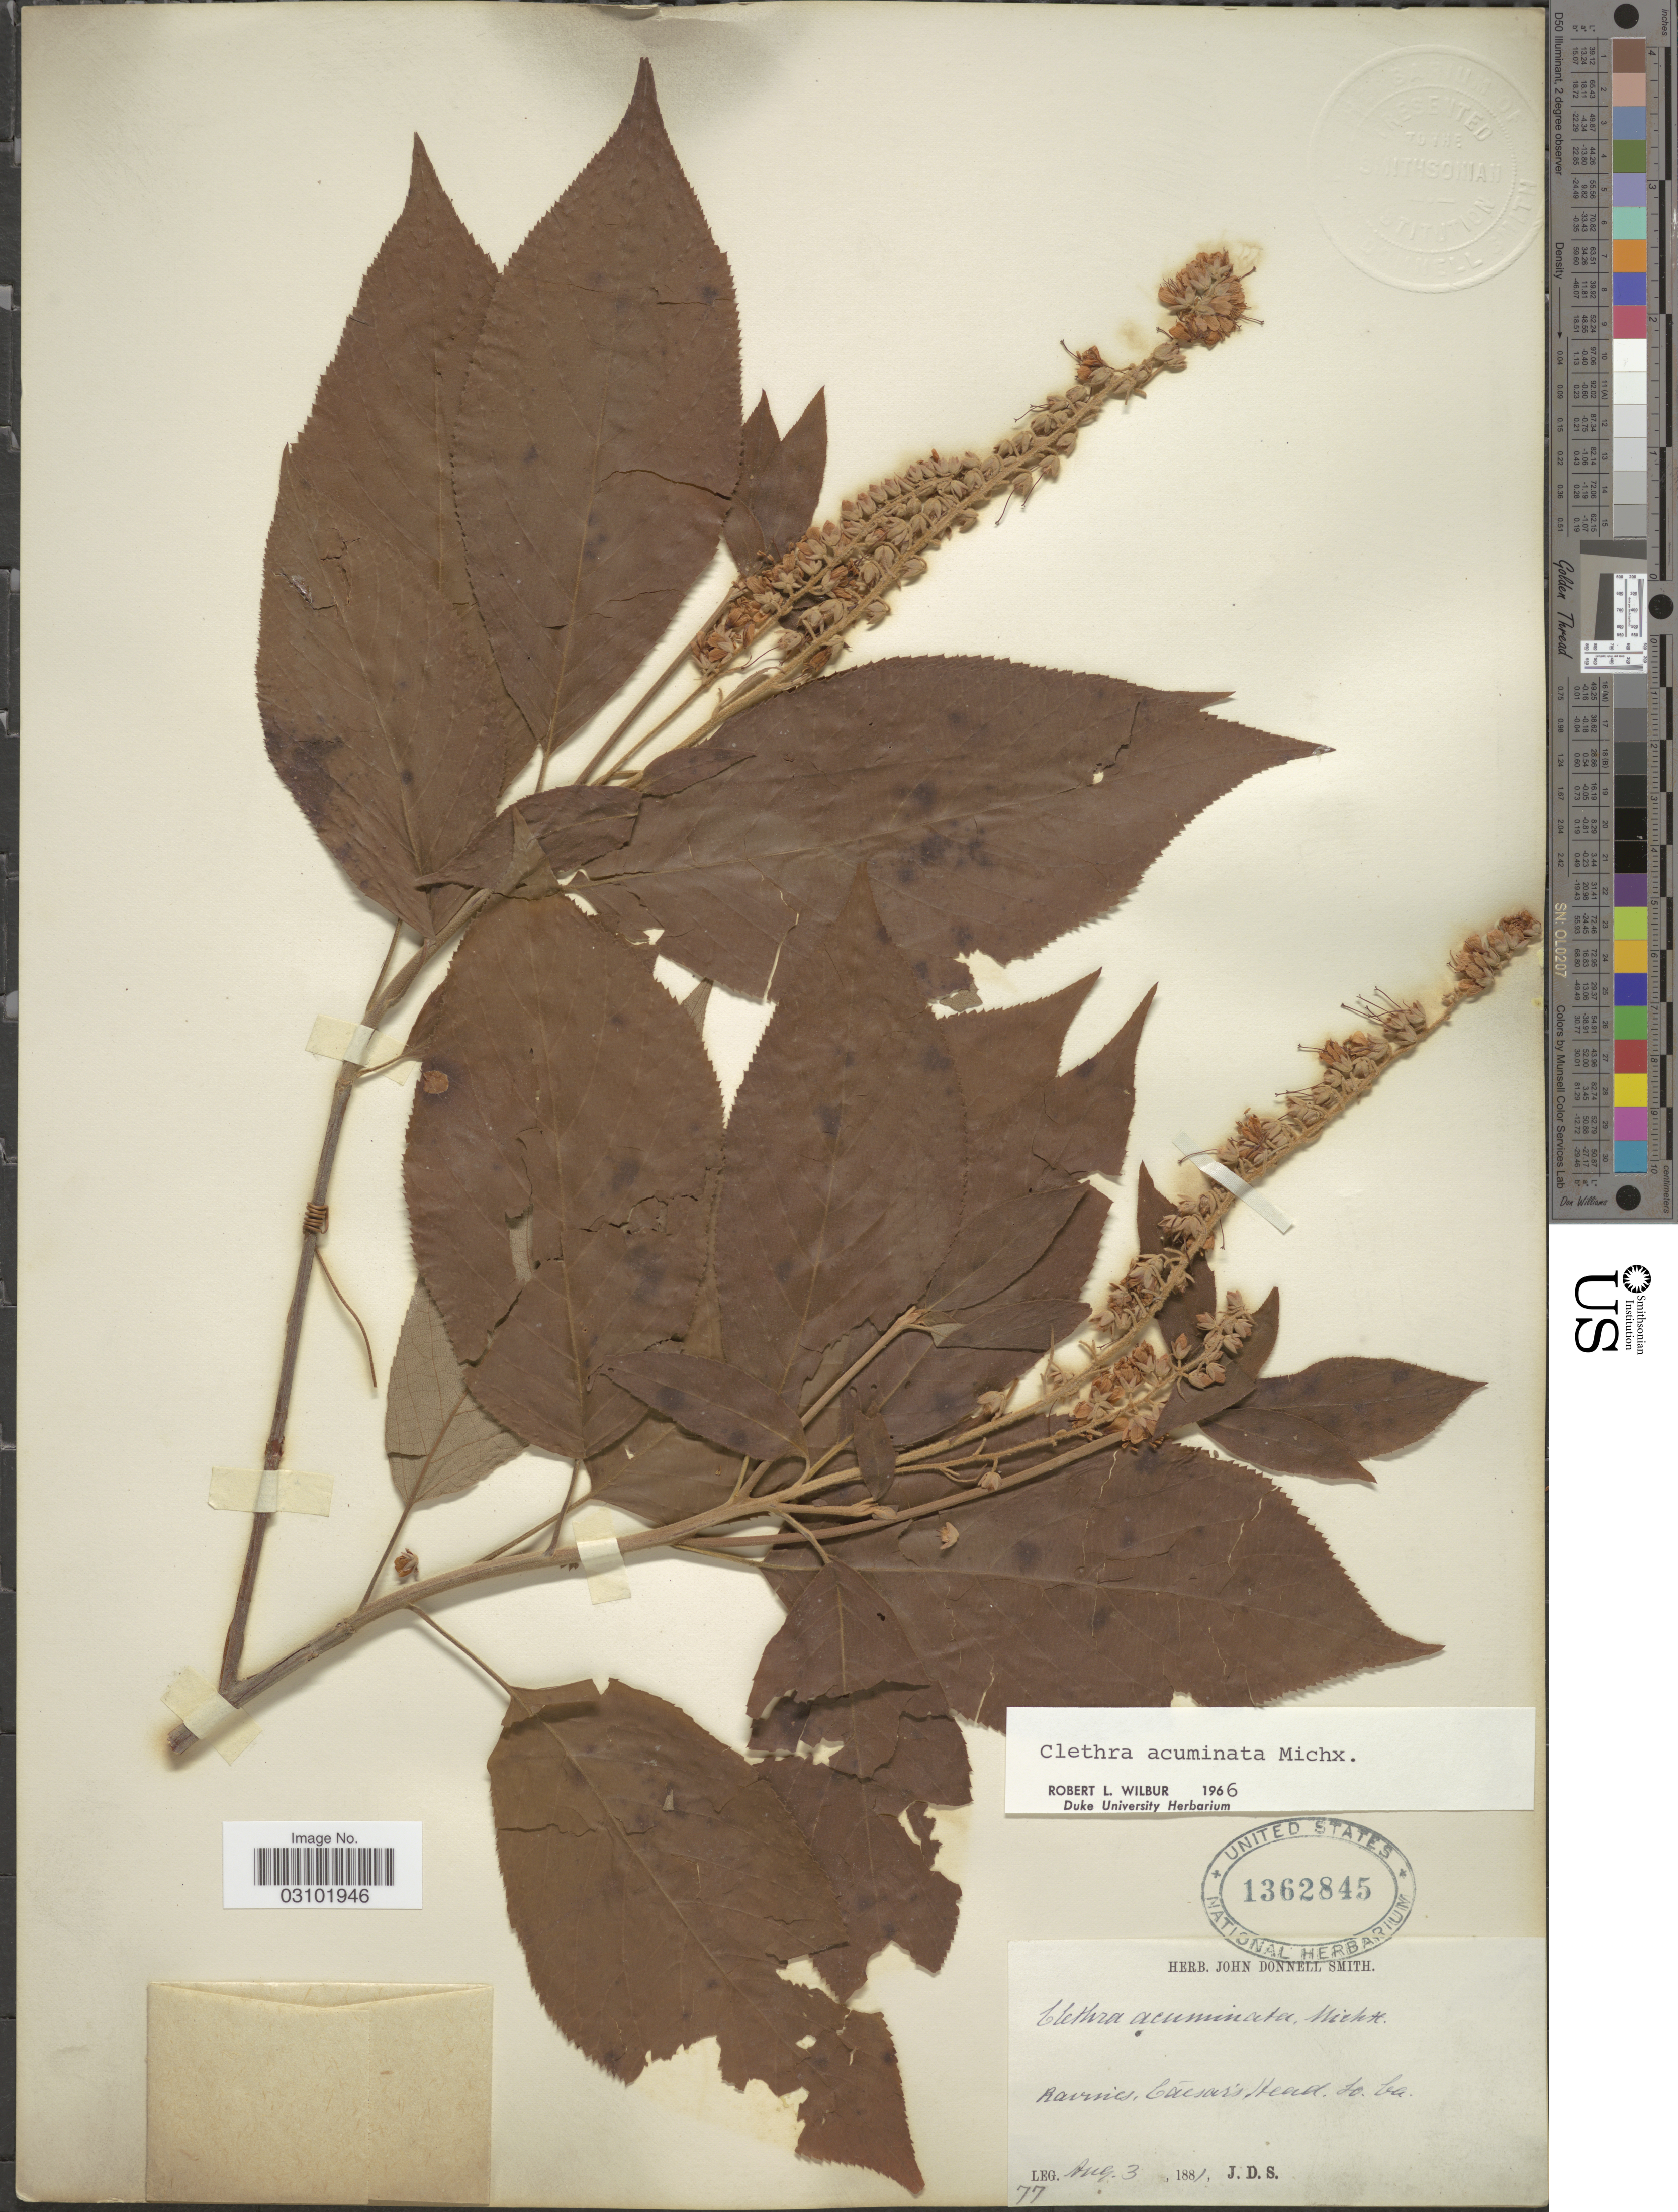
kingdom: Plantae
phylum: Tracheophyta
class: Magnoliopsida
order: Ericales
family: Clethraceae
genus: Clethra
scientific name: Clethra acuminata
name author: Michx.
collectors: J. Donnell Smith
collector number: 77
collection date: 1881-08-03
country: United States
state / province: South Carolina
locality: Ravines, Cáesar's Head.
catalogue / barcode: US 1362845